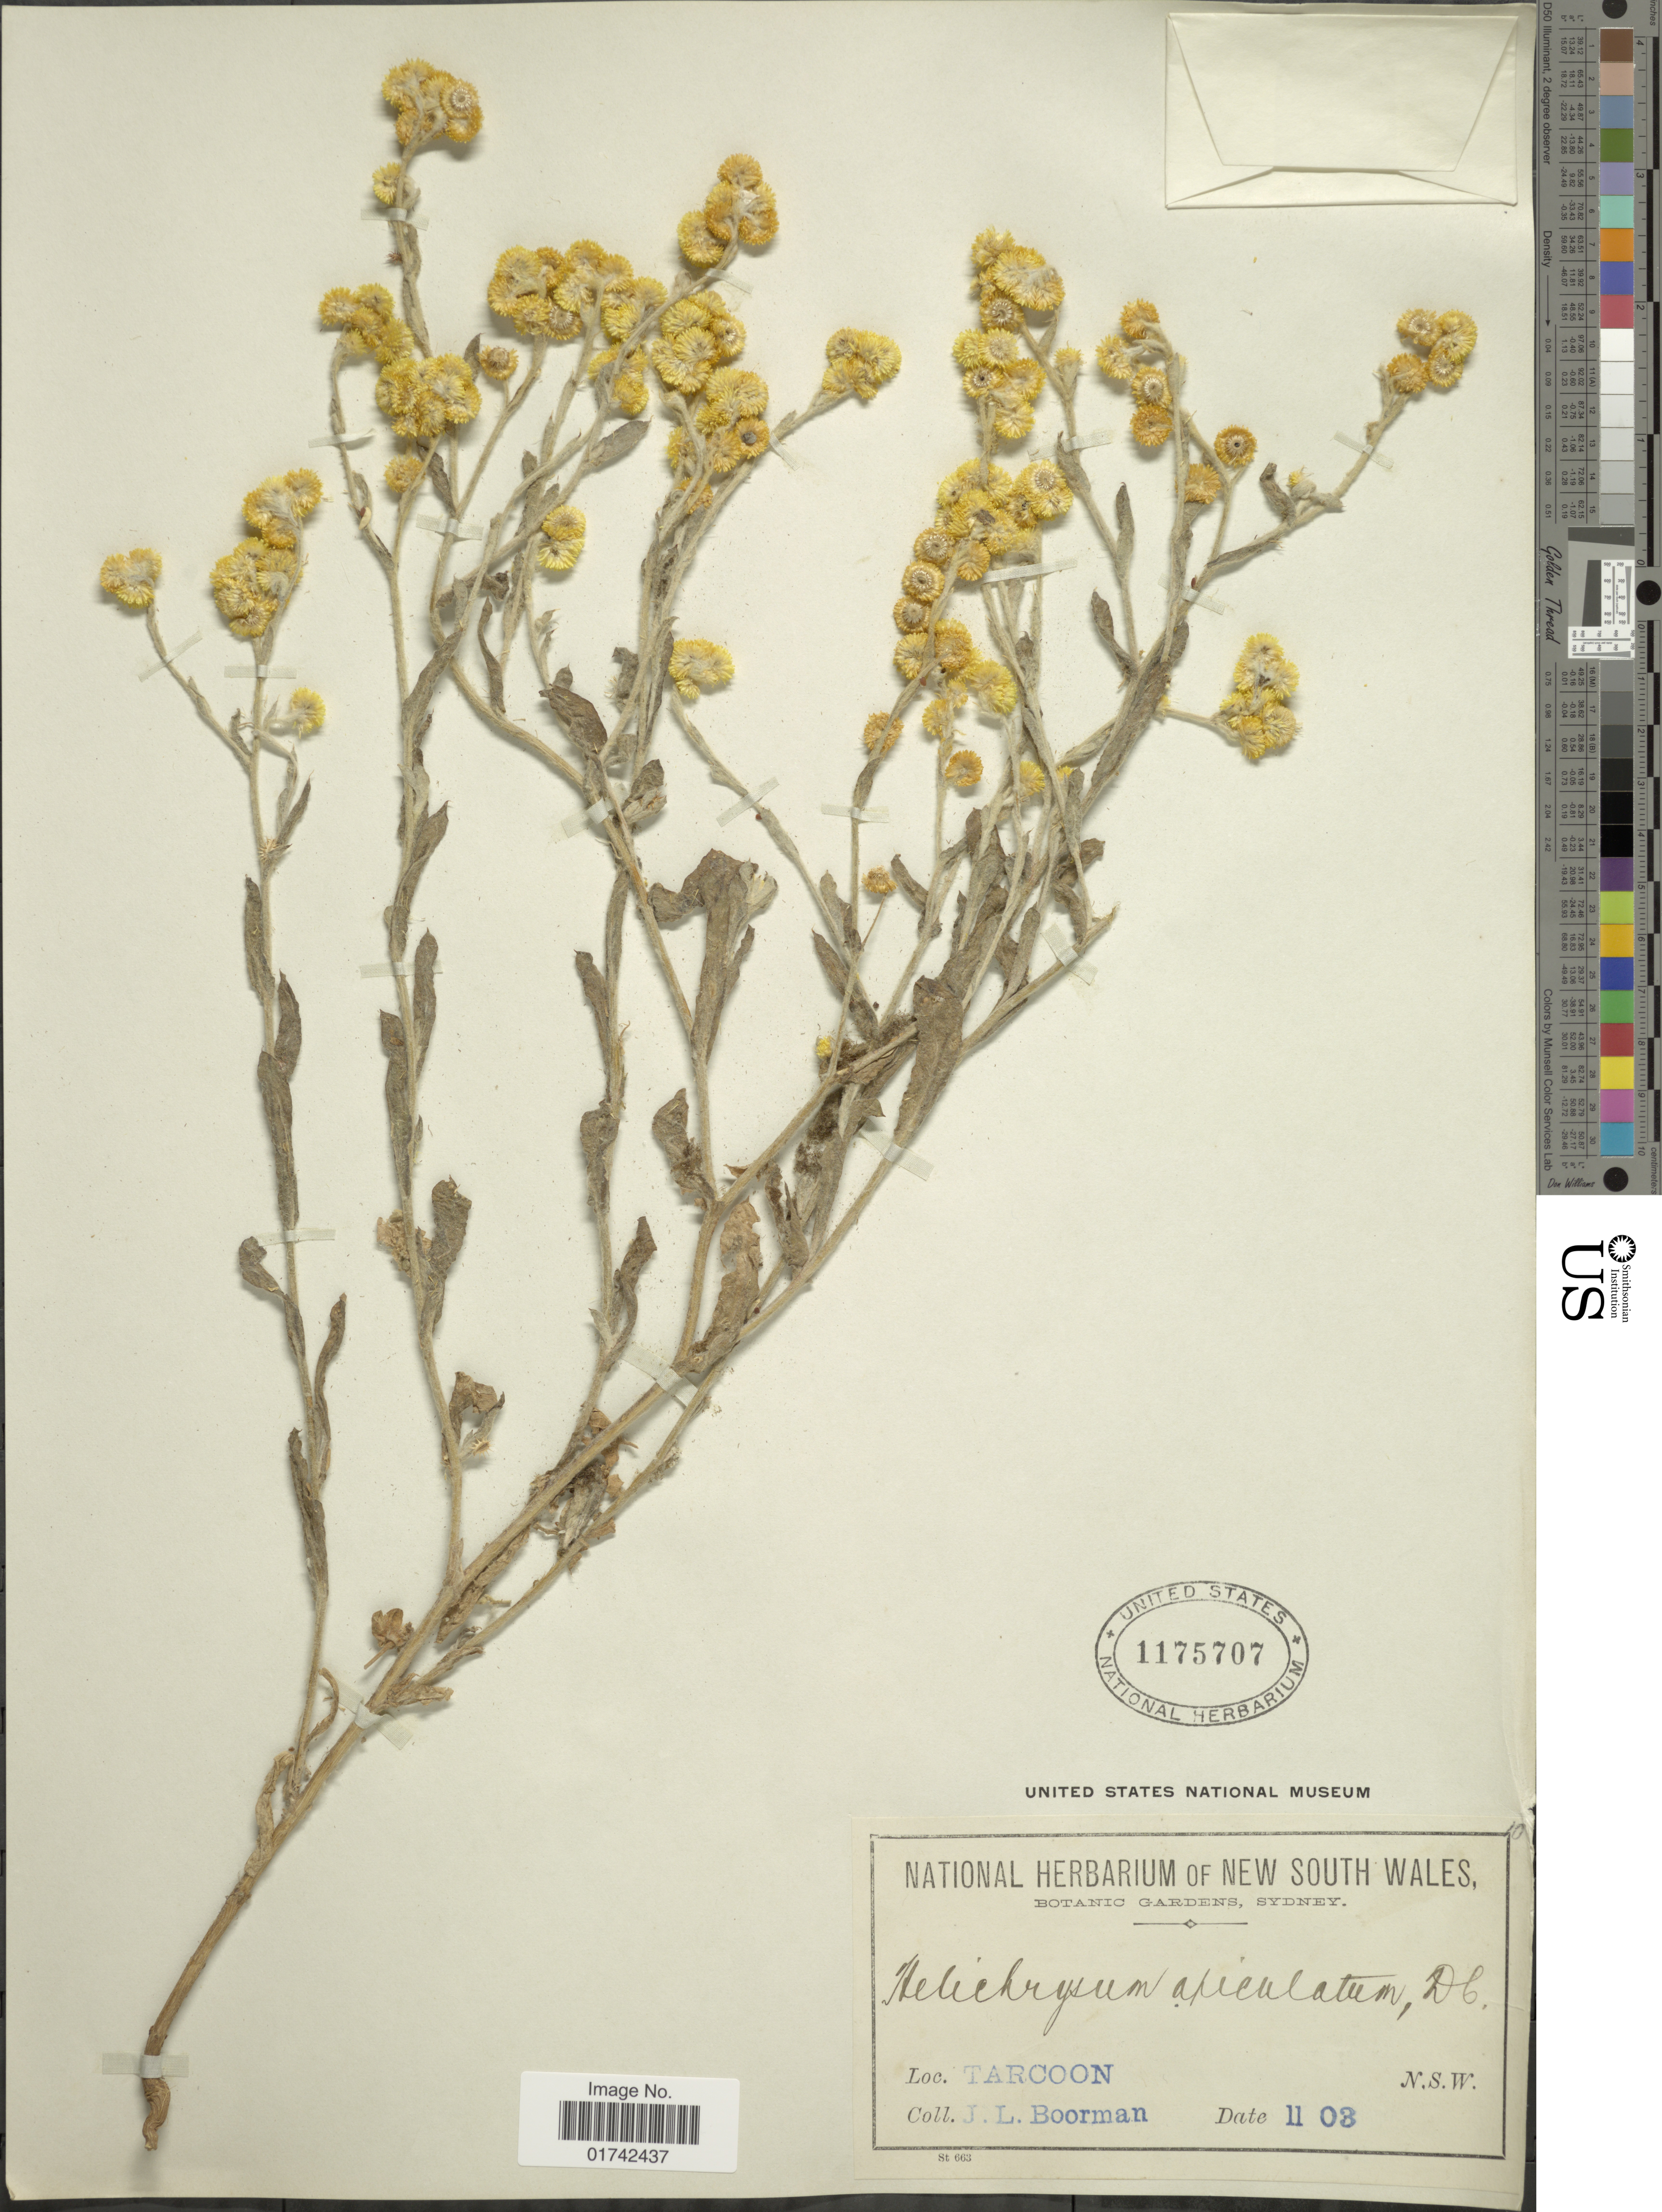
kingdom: Plantae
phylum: Tracheophyta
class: Magnoliopsida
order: Asterales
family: Asteraceae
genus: Helichrysum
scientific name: Helichrysum apiculatum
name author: (Labill.) D. Don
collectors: J. Boorman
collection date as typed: Transcribed d/m/y: /11/3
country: Australia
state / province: New South Wales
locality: Tarcoon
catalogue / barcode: US 1175707